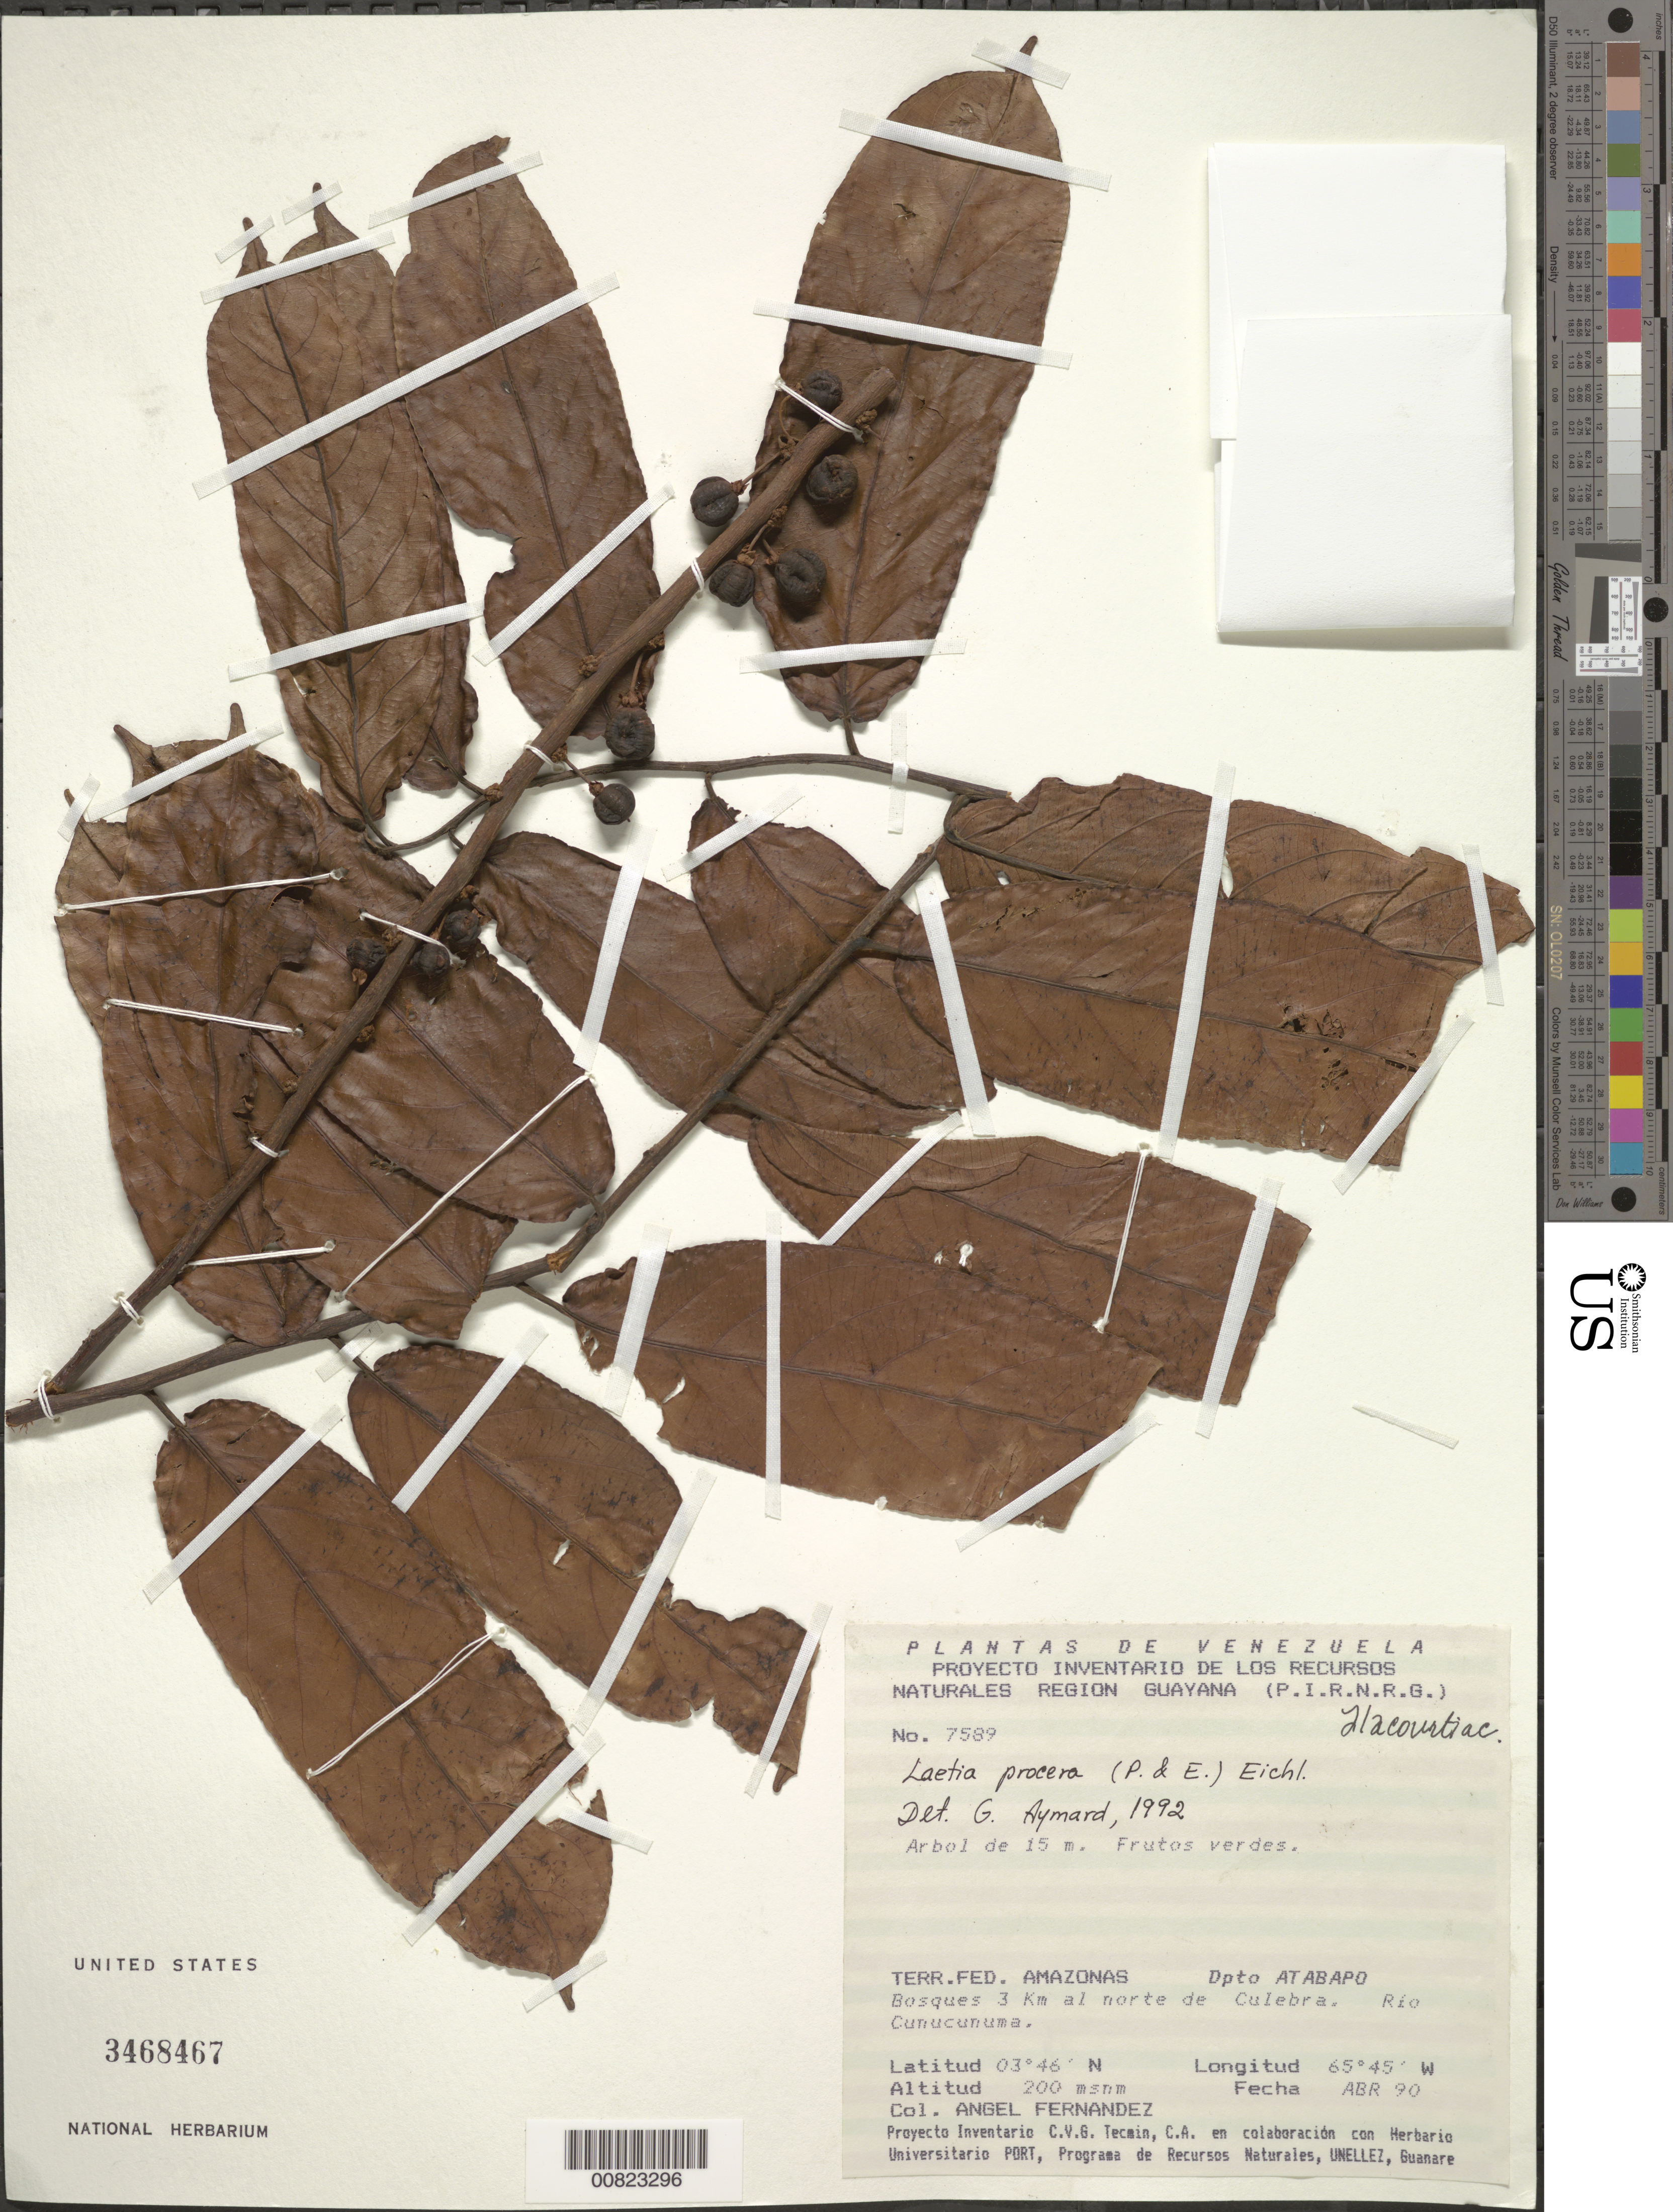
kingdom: Plantae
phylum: Tracheophyta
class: Magnoliopsida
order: Malpighiales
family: Salicaceae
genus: Laetia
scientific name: Laetia procera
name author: (Poepp.) Eichler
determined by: Aymard C., G. A., (PORT), Univ. Nac. Exp. de los Llanos Ezequiel Zamora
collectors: A. Fernández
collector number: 7589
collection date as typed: Apr-90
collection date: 1990-04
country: Venezuela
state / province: Amazonas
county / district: Atabapo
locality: Alto Río Cunucunuma, 3 km N de Culebra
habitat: Forest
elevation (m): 200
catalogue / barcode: US 3468467